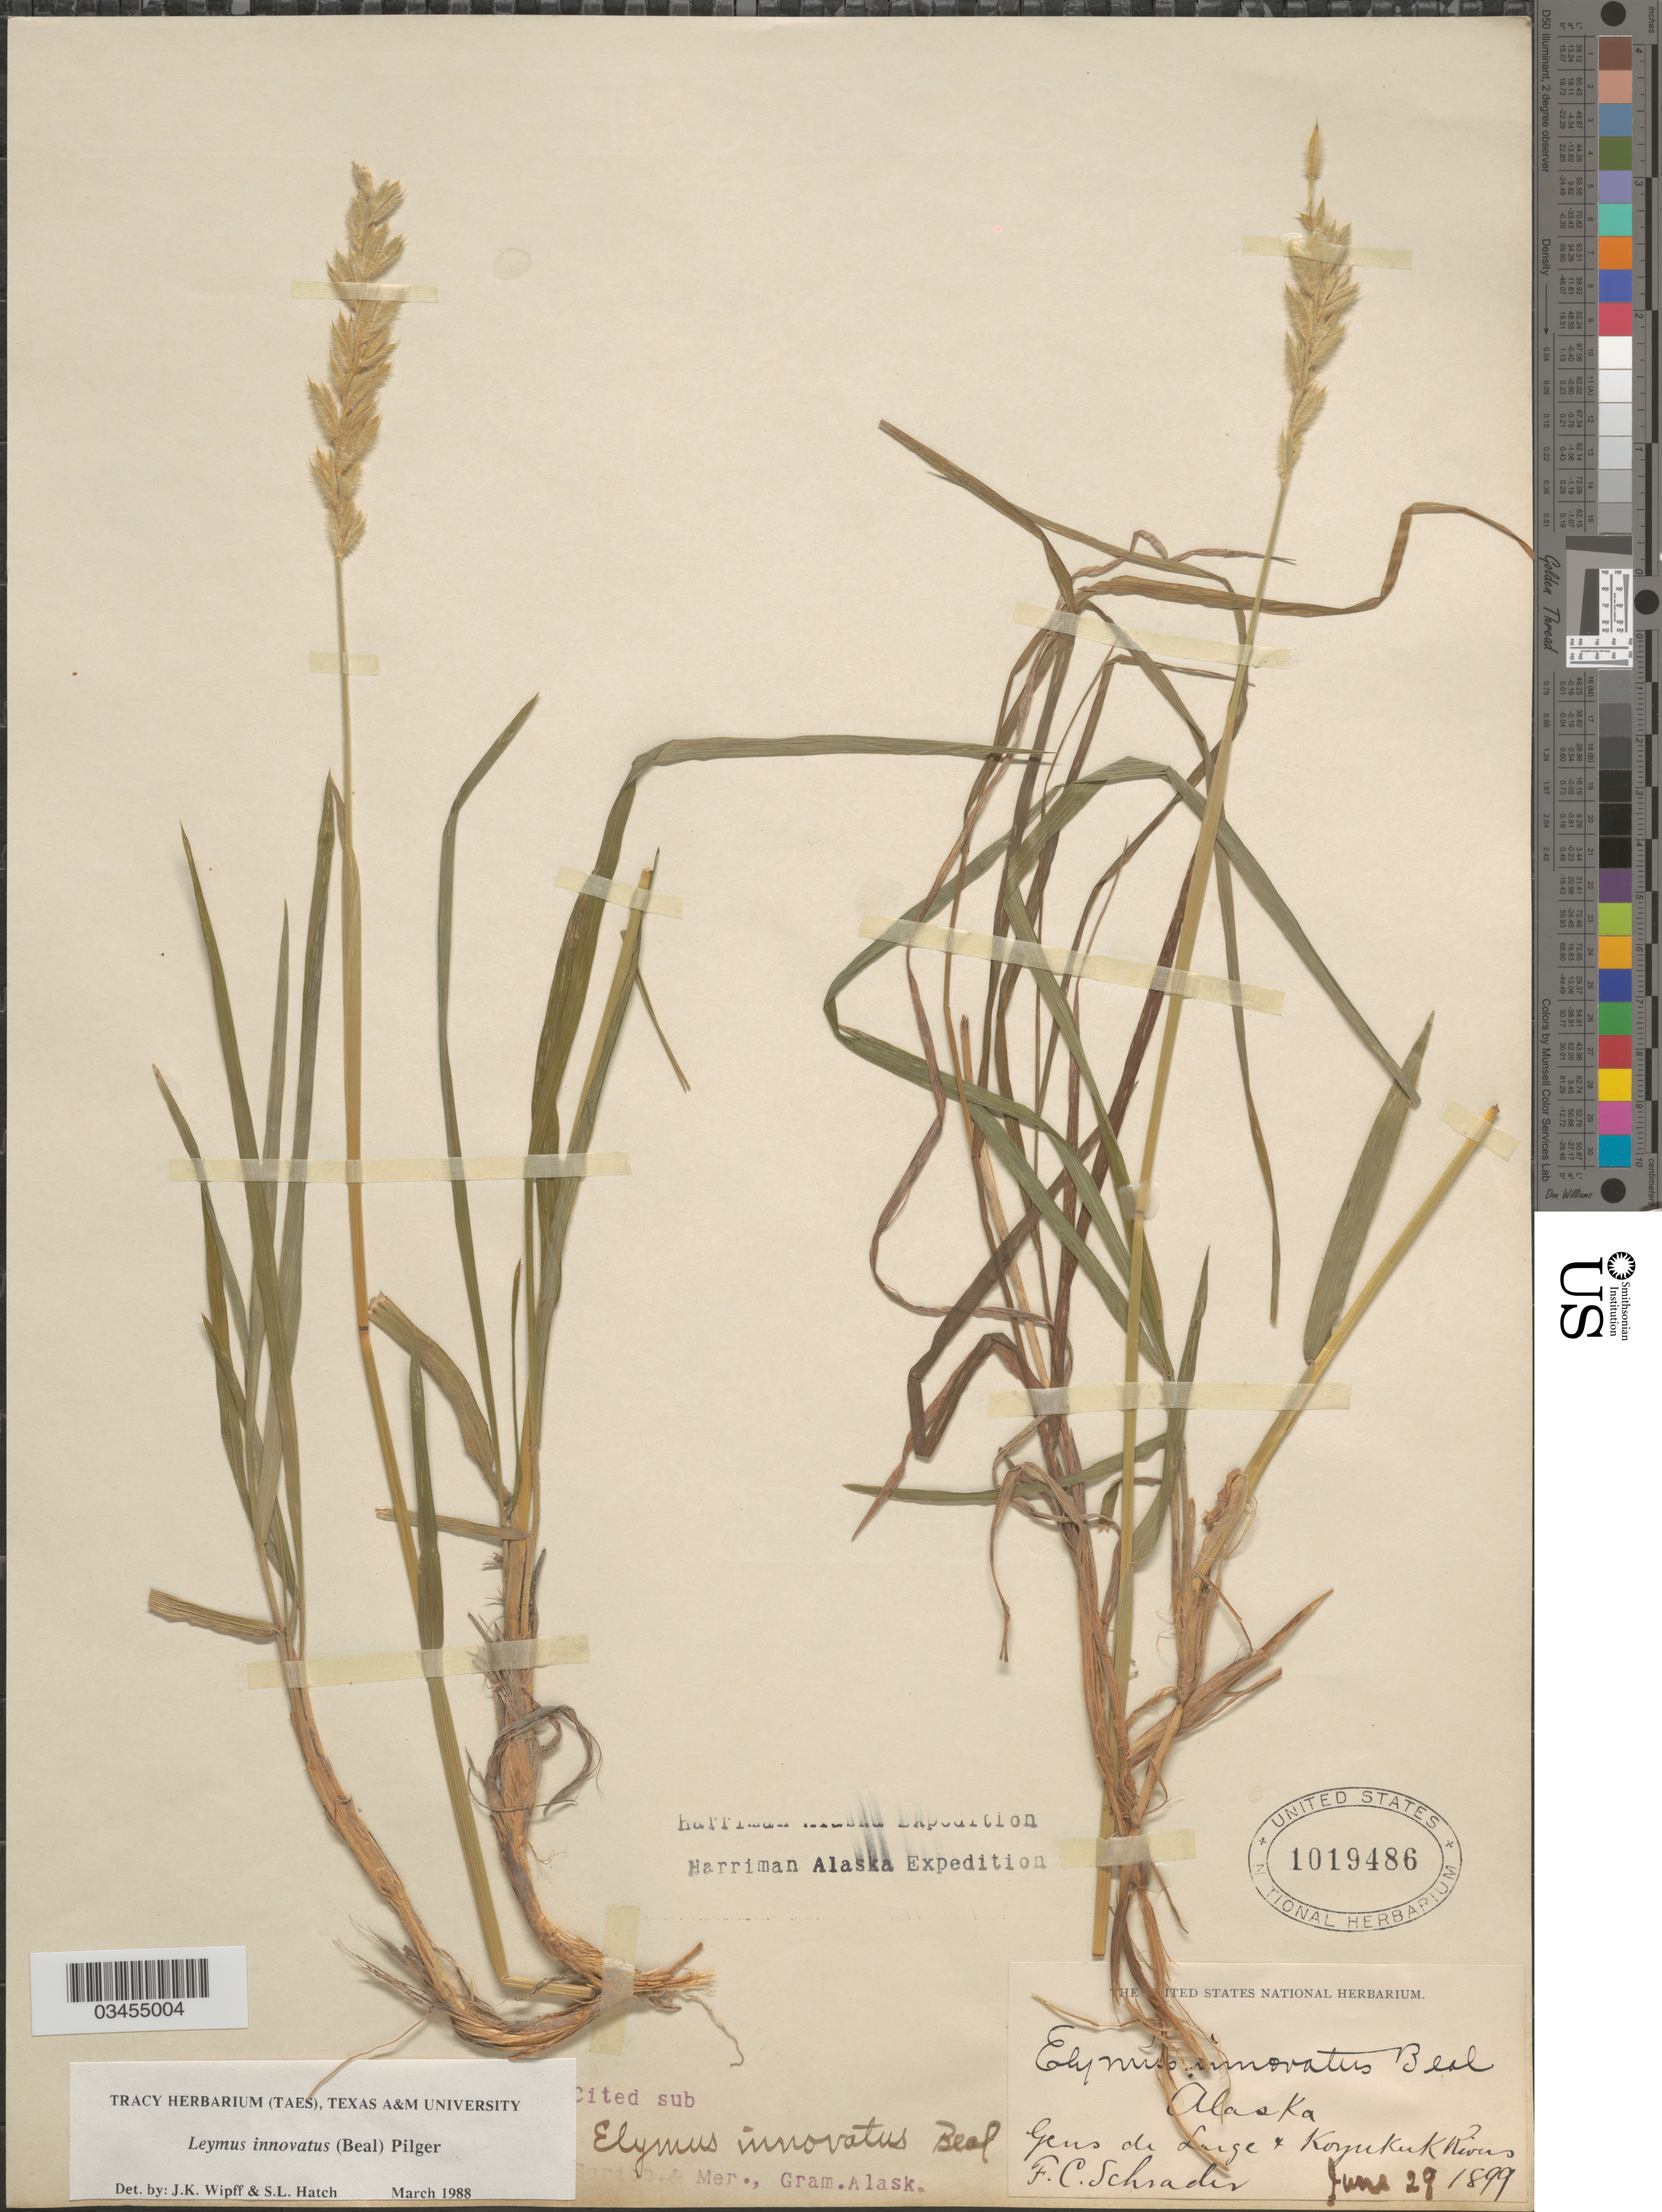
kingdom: Plantae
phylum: Tracheophyta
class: Liliopsida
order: Poales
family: Poaceae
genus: Leymus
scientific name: Leymus innovatus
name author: (W.J. Beal) Pilg.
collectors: F. C. Schrader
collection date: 1899-06-29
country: United States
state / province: Alaska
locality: Gens de Large & Koyukuk Rivers.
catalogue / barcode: US 1019486